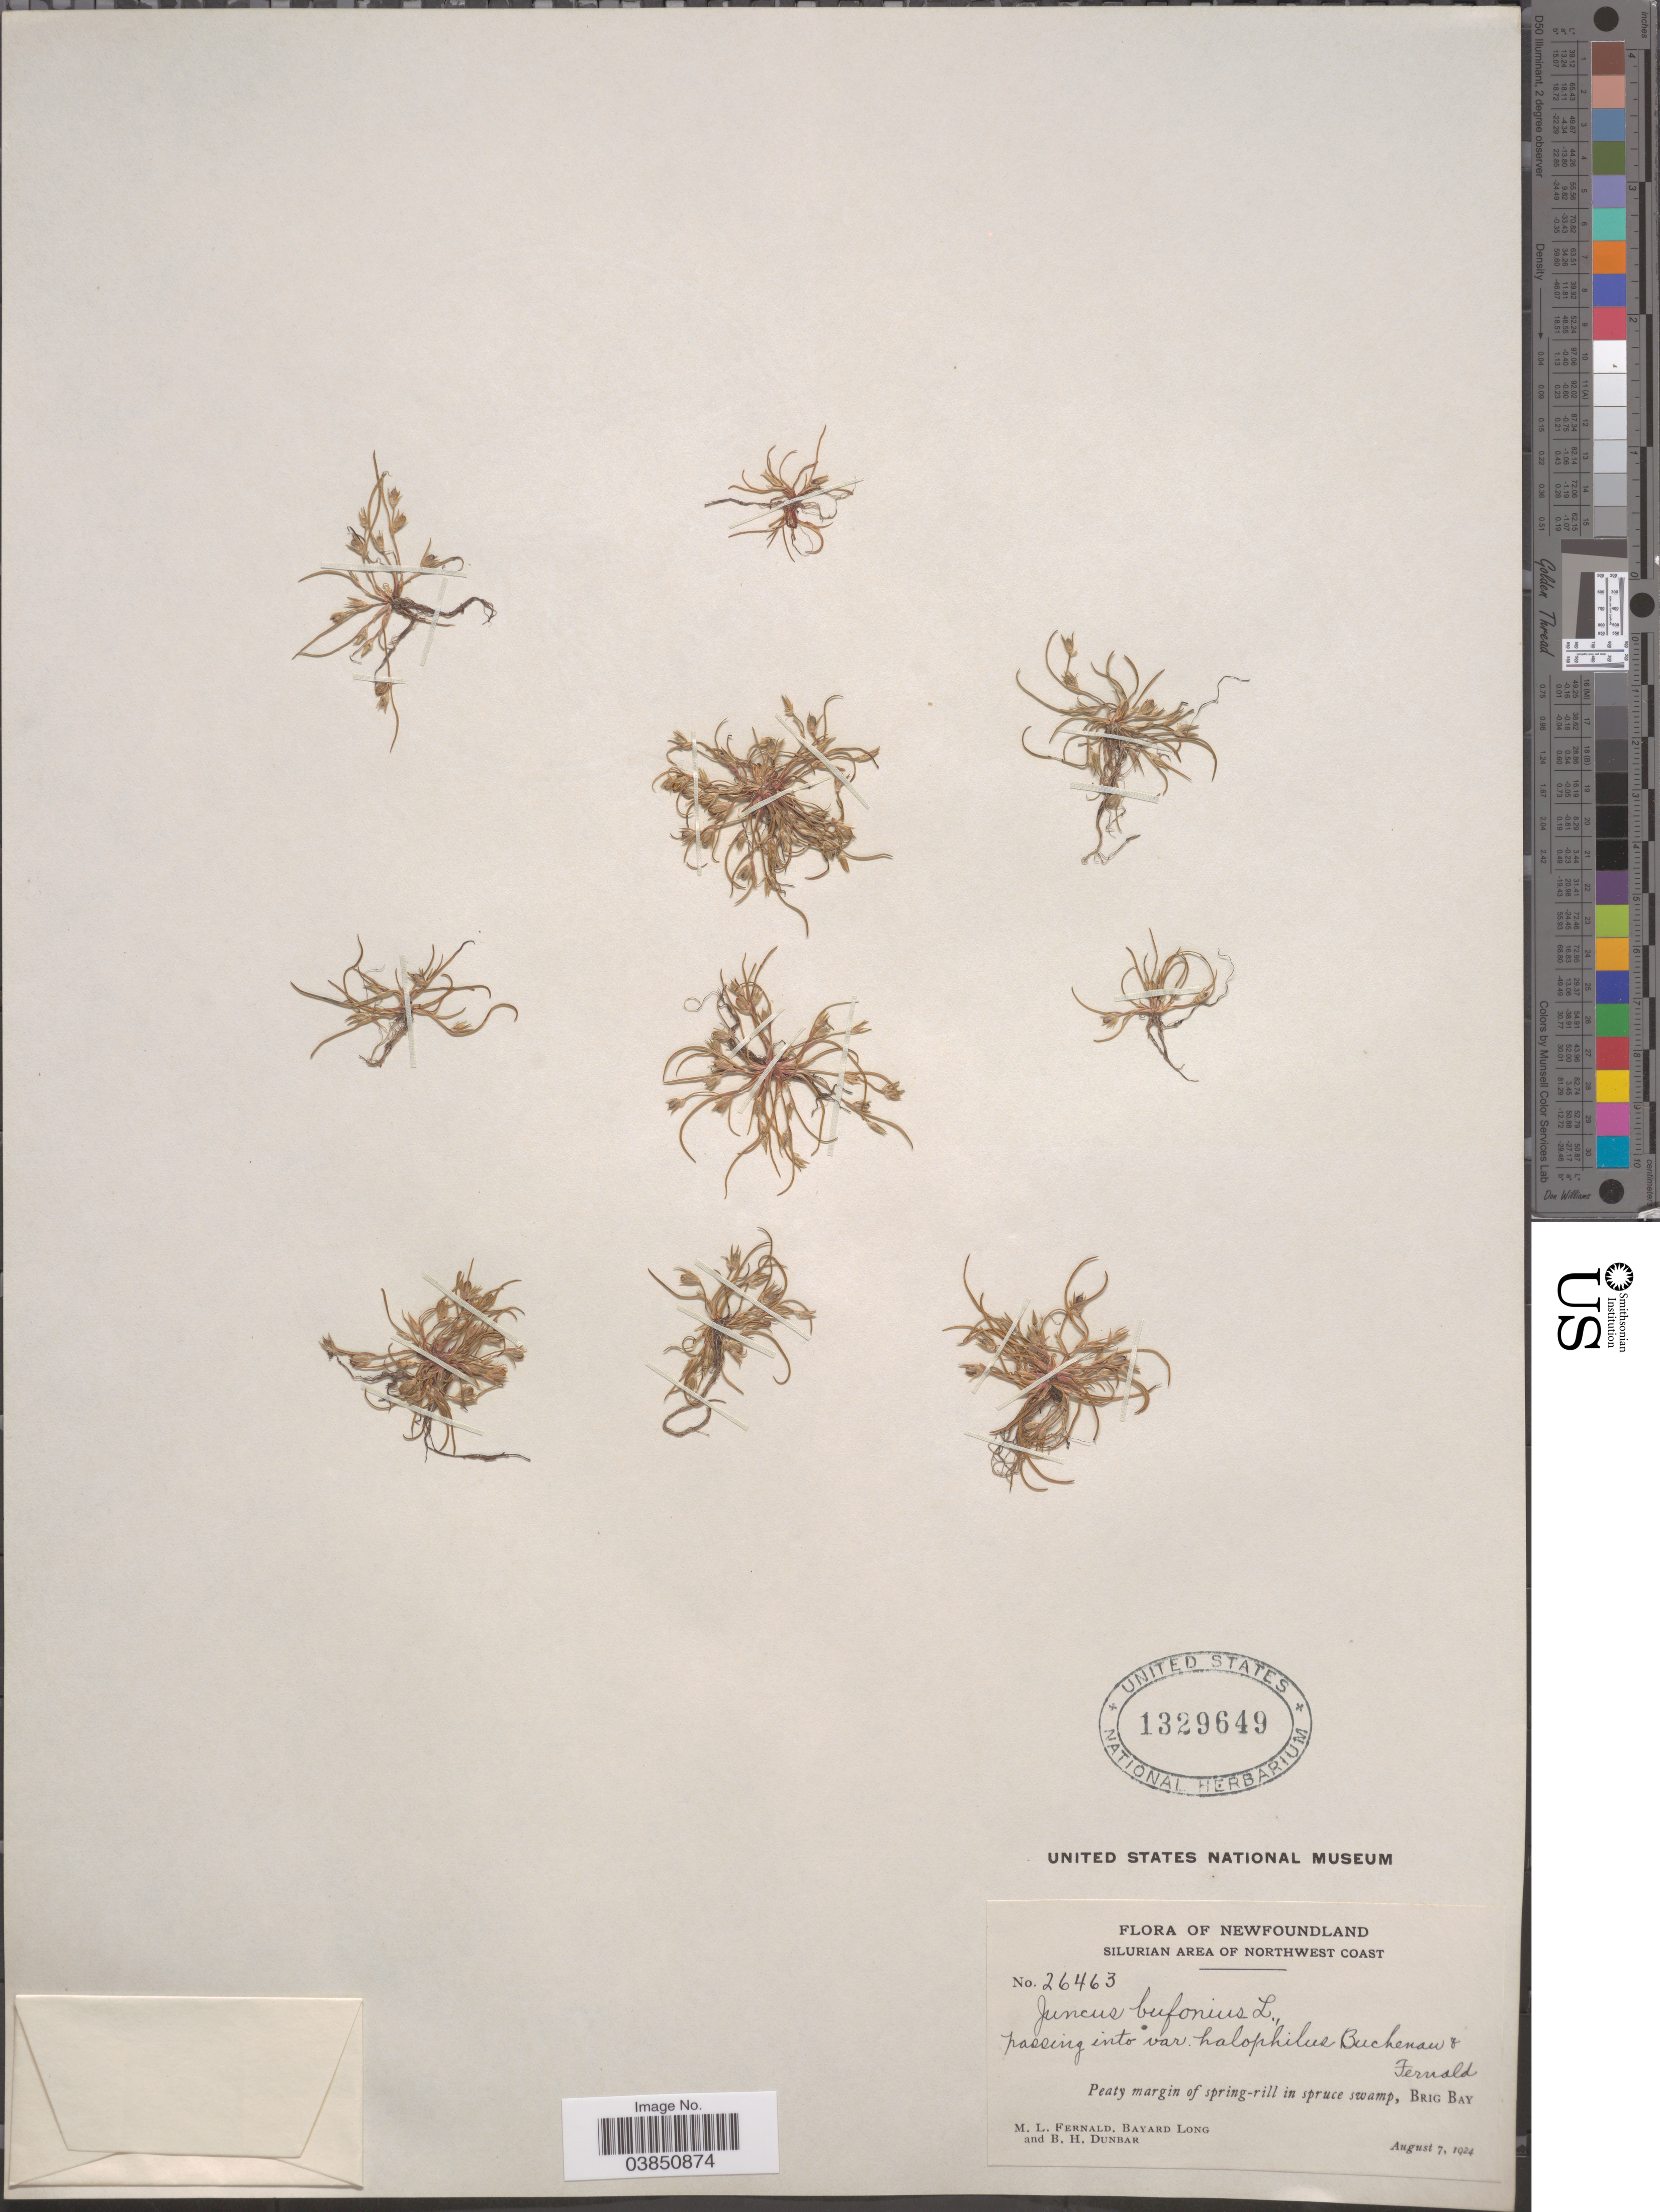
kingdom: Plantae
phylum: Tracheophyta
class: Liliopsida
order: Poales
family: Juncaceae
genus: Juncus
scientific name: Juncus bufonius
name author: L.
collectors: M. L. Fernald, B. Long & B. Dunbar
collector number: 26463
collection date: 1924-08-07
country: Canada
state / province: Newfoundland and Labrador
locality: Silurian area of Northwest Coast. Brig Bay.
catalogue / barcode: US 1329649